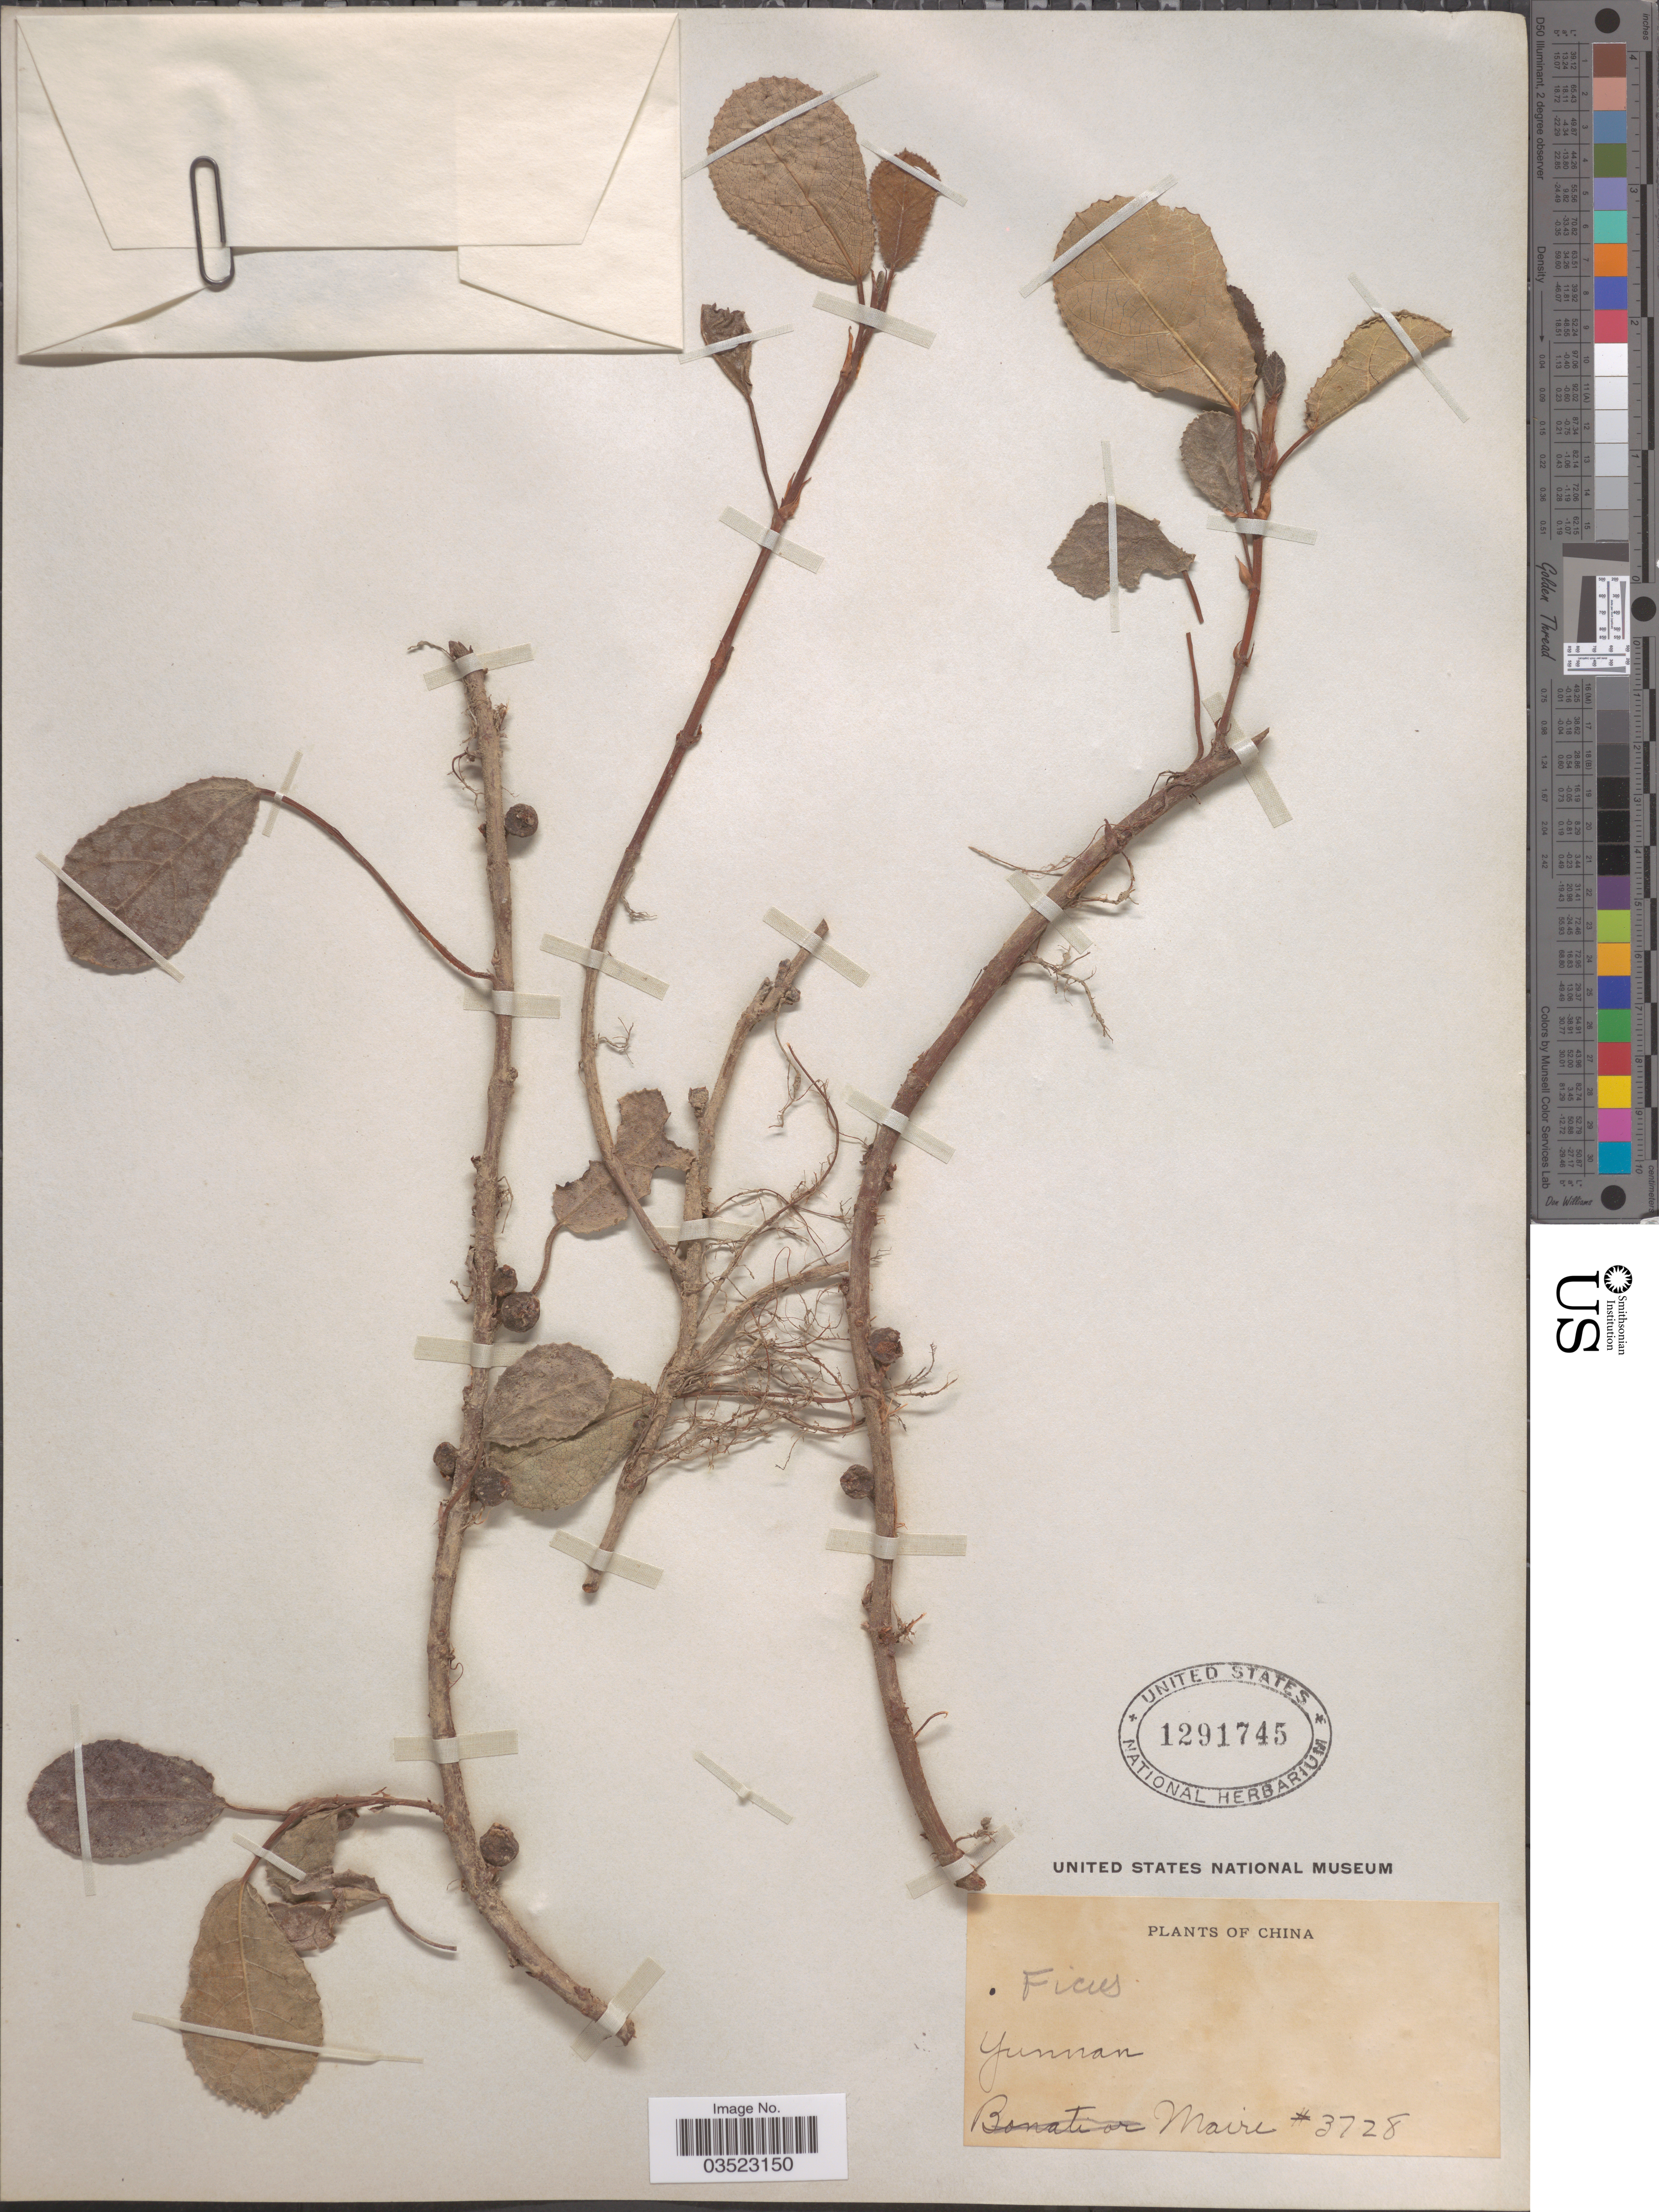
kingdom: Plantae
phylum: Tracheophyta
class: Magnoliopsida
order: Rosales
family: Moraceae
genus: Ficus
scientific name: Ficus sp.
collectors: Maire, --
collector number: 3728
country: China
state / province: Yunnan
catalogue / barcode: US 1291745